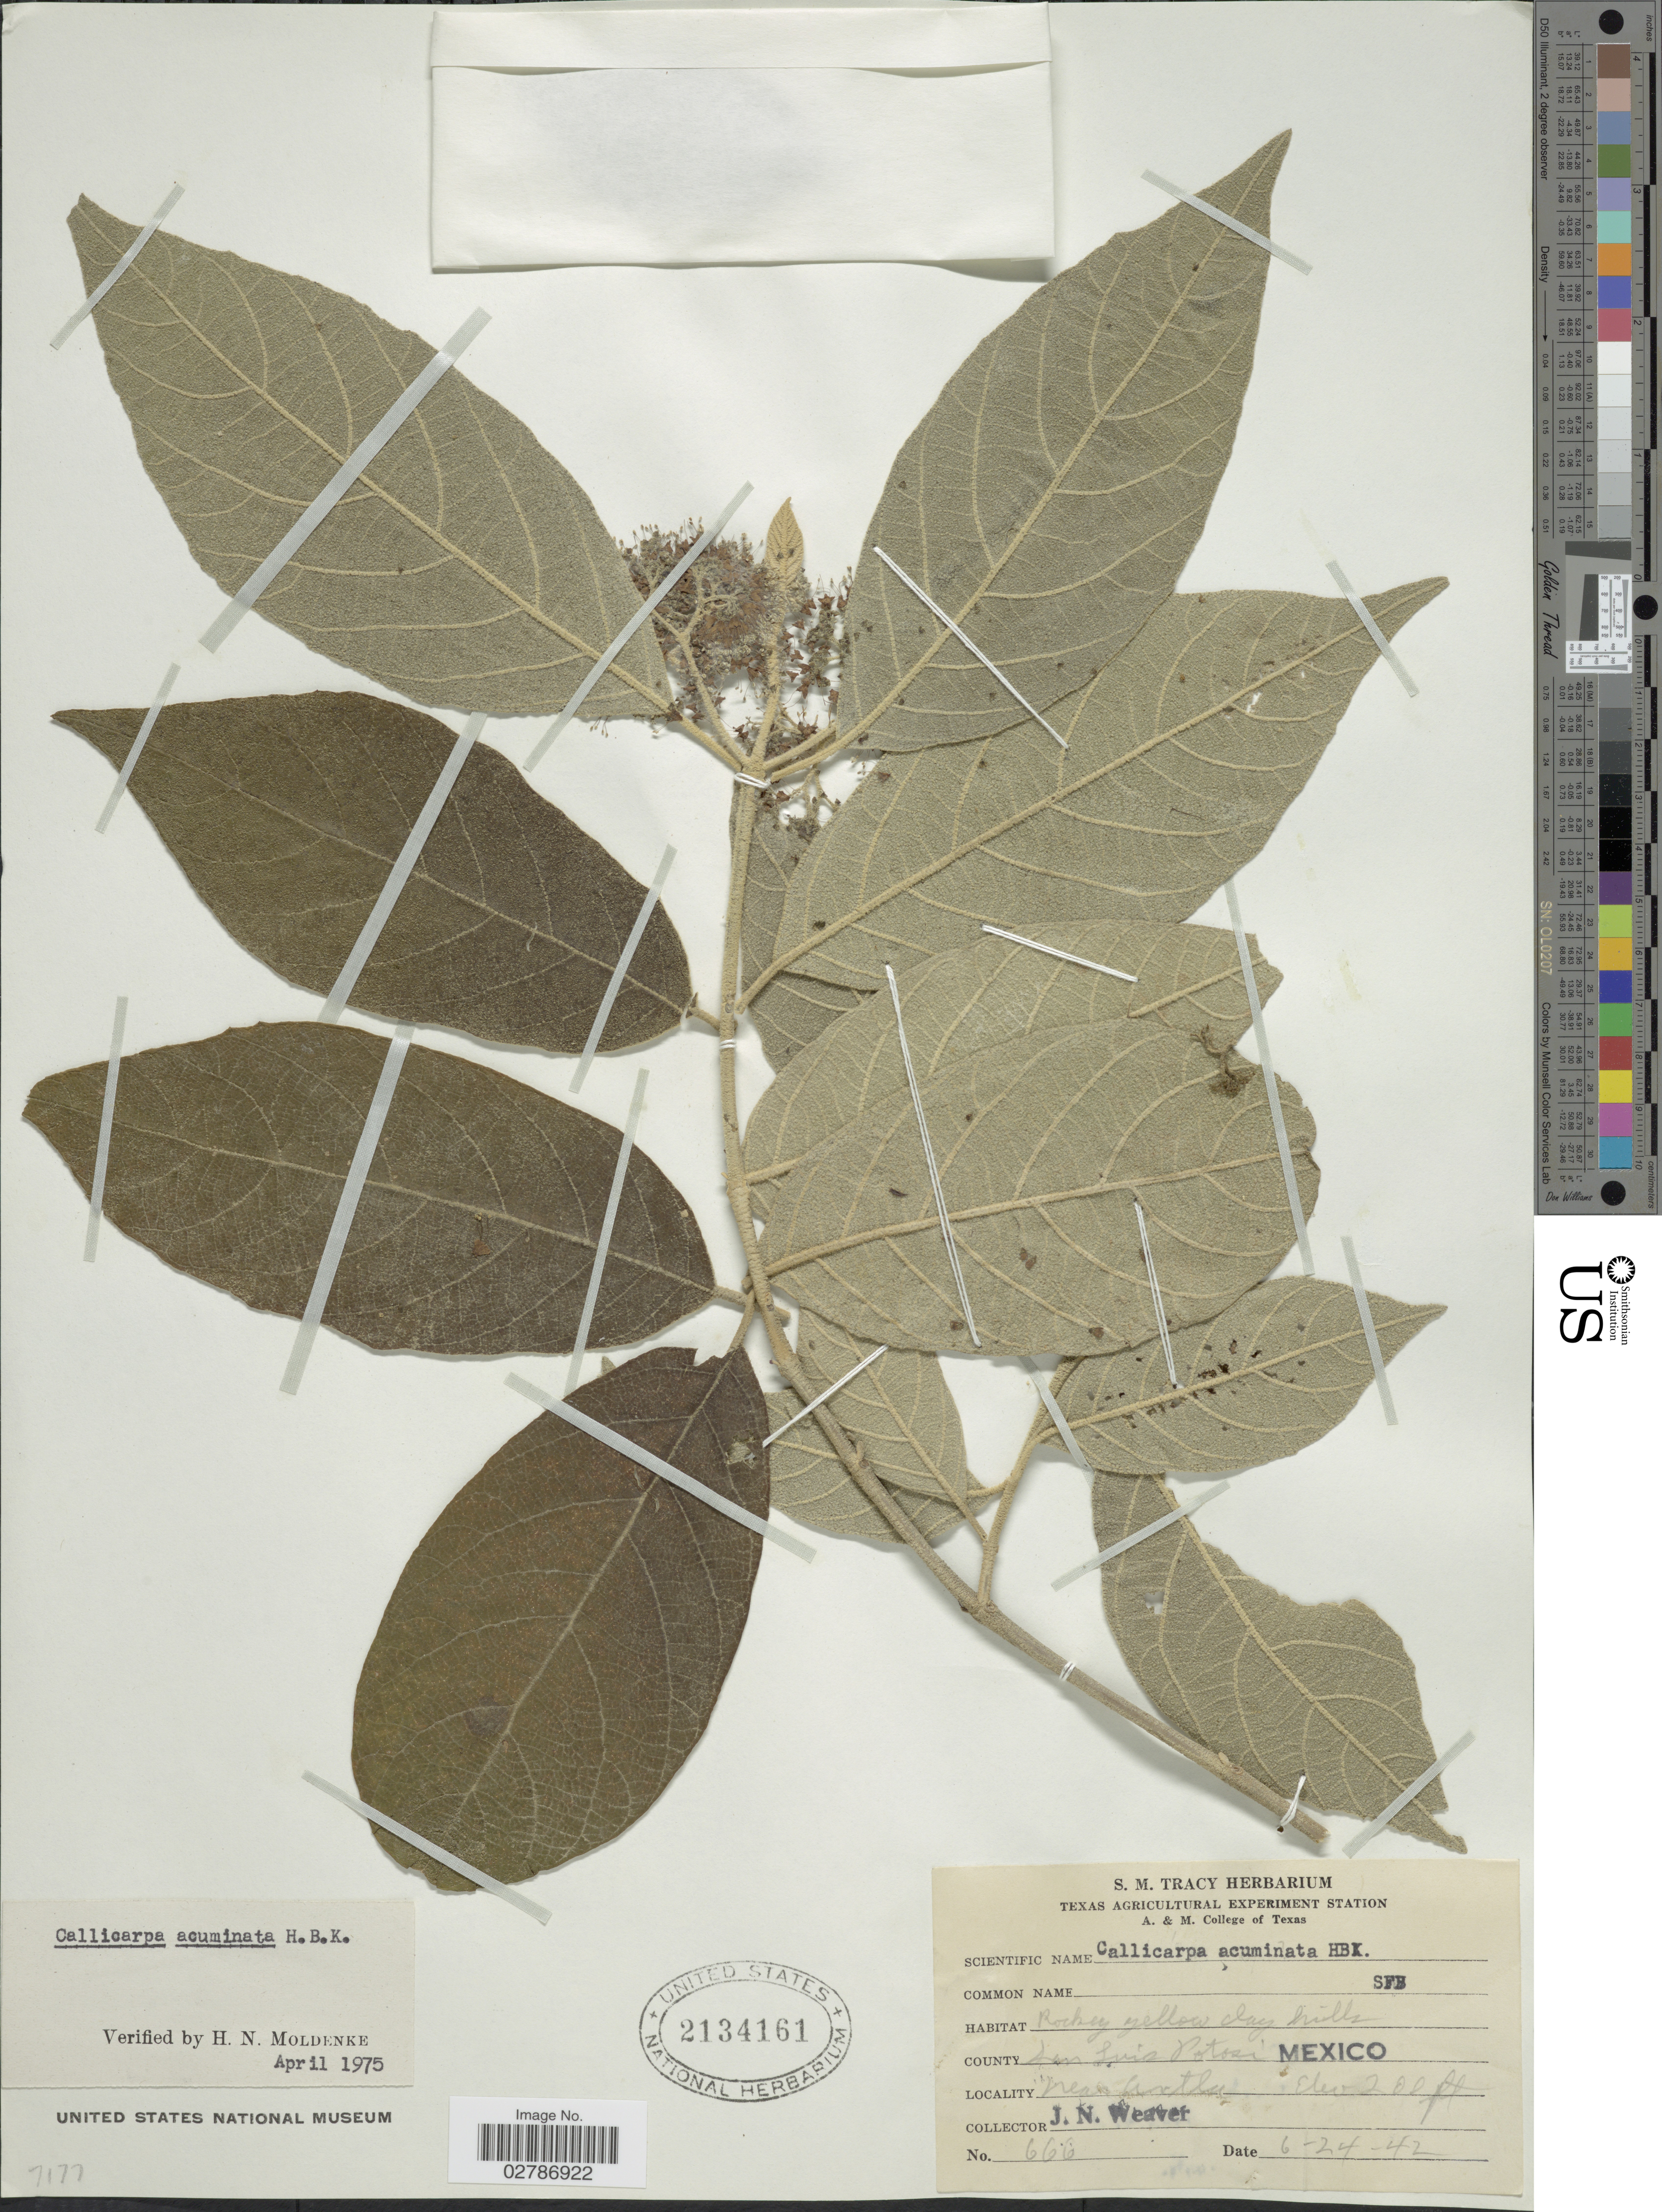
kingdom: Plantae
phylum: Tracheophyta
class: Magnoliopsida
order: Lamiales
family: Lamiaceae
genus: Callicarpa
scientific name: Callicarpa acuminata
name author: Kunth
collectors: J. N. Weaver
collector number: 666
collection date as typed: Transcribed d/m/y: 24/6/42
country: Mexico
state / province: San Luis Potosí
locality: County San Luis Potosi. Near Axtla.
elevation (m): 61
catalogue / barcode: US 2134161